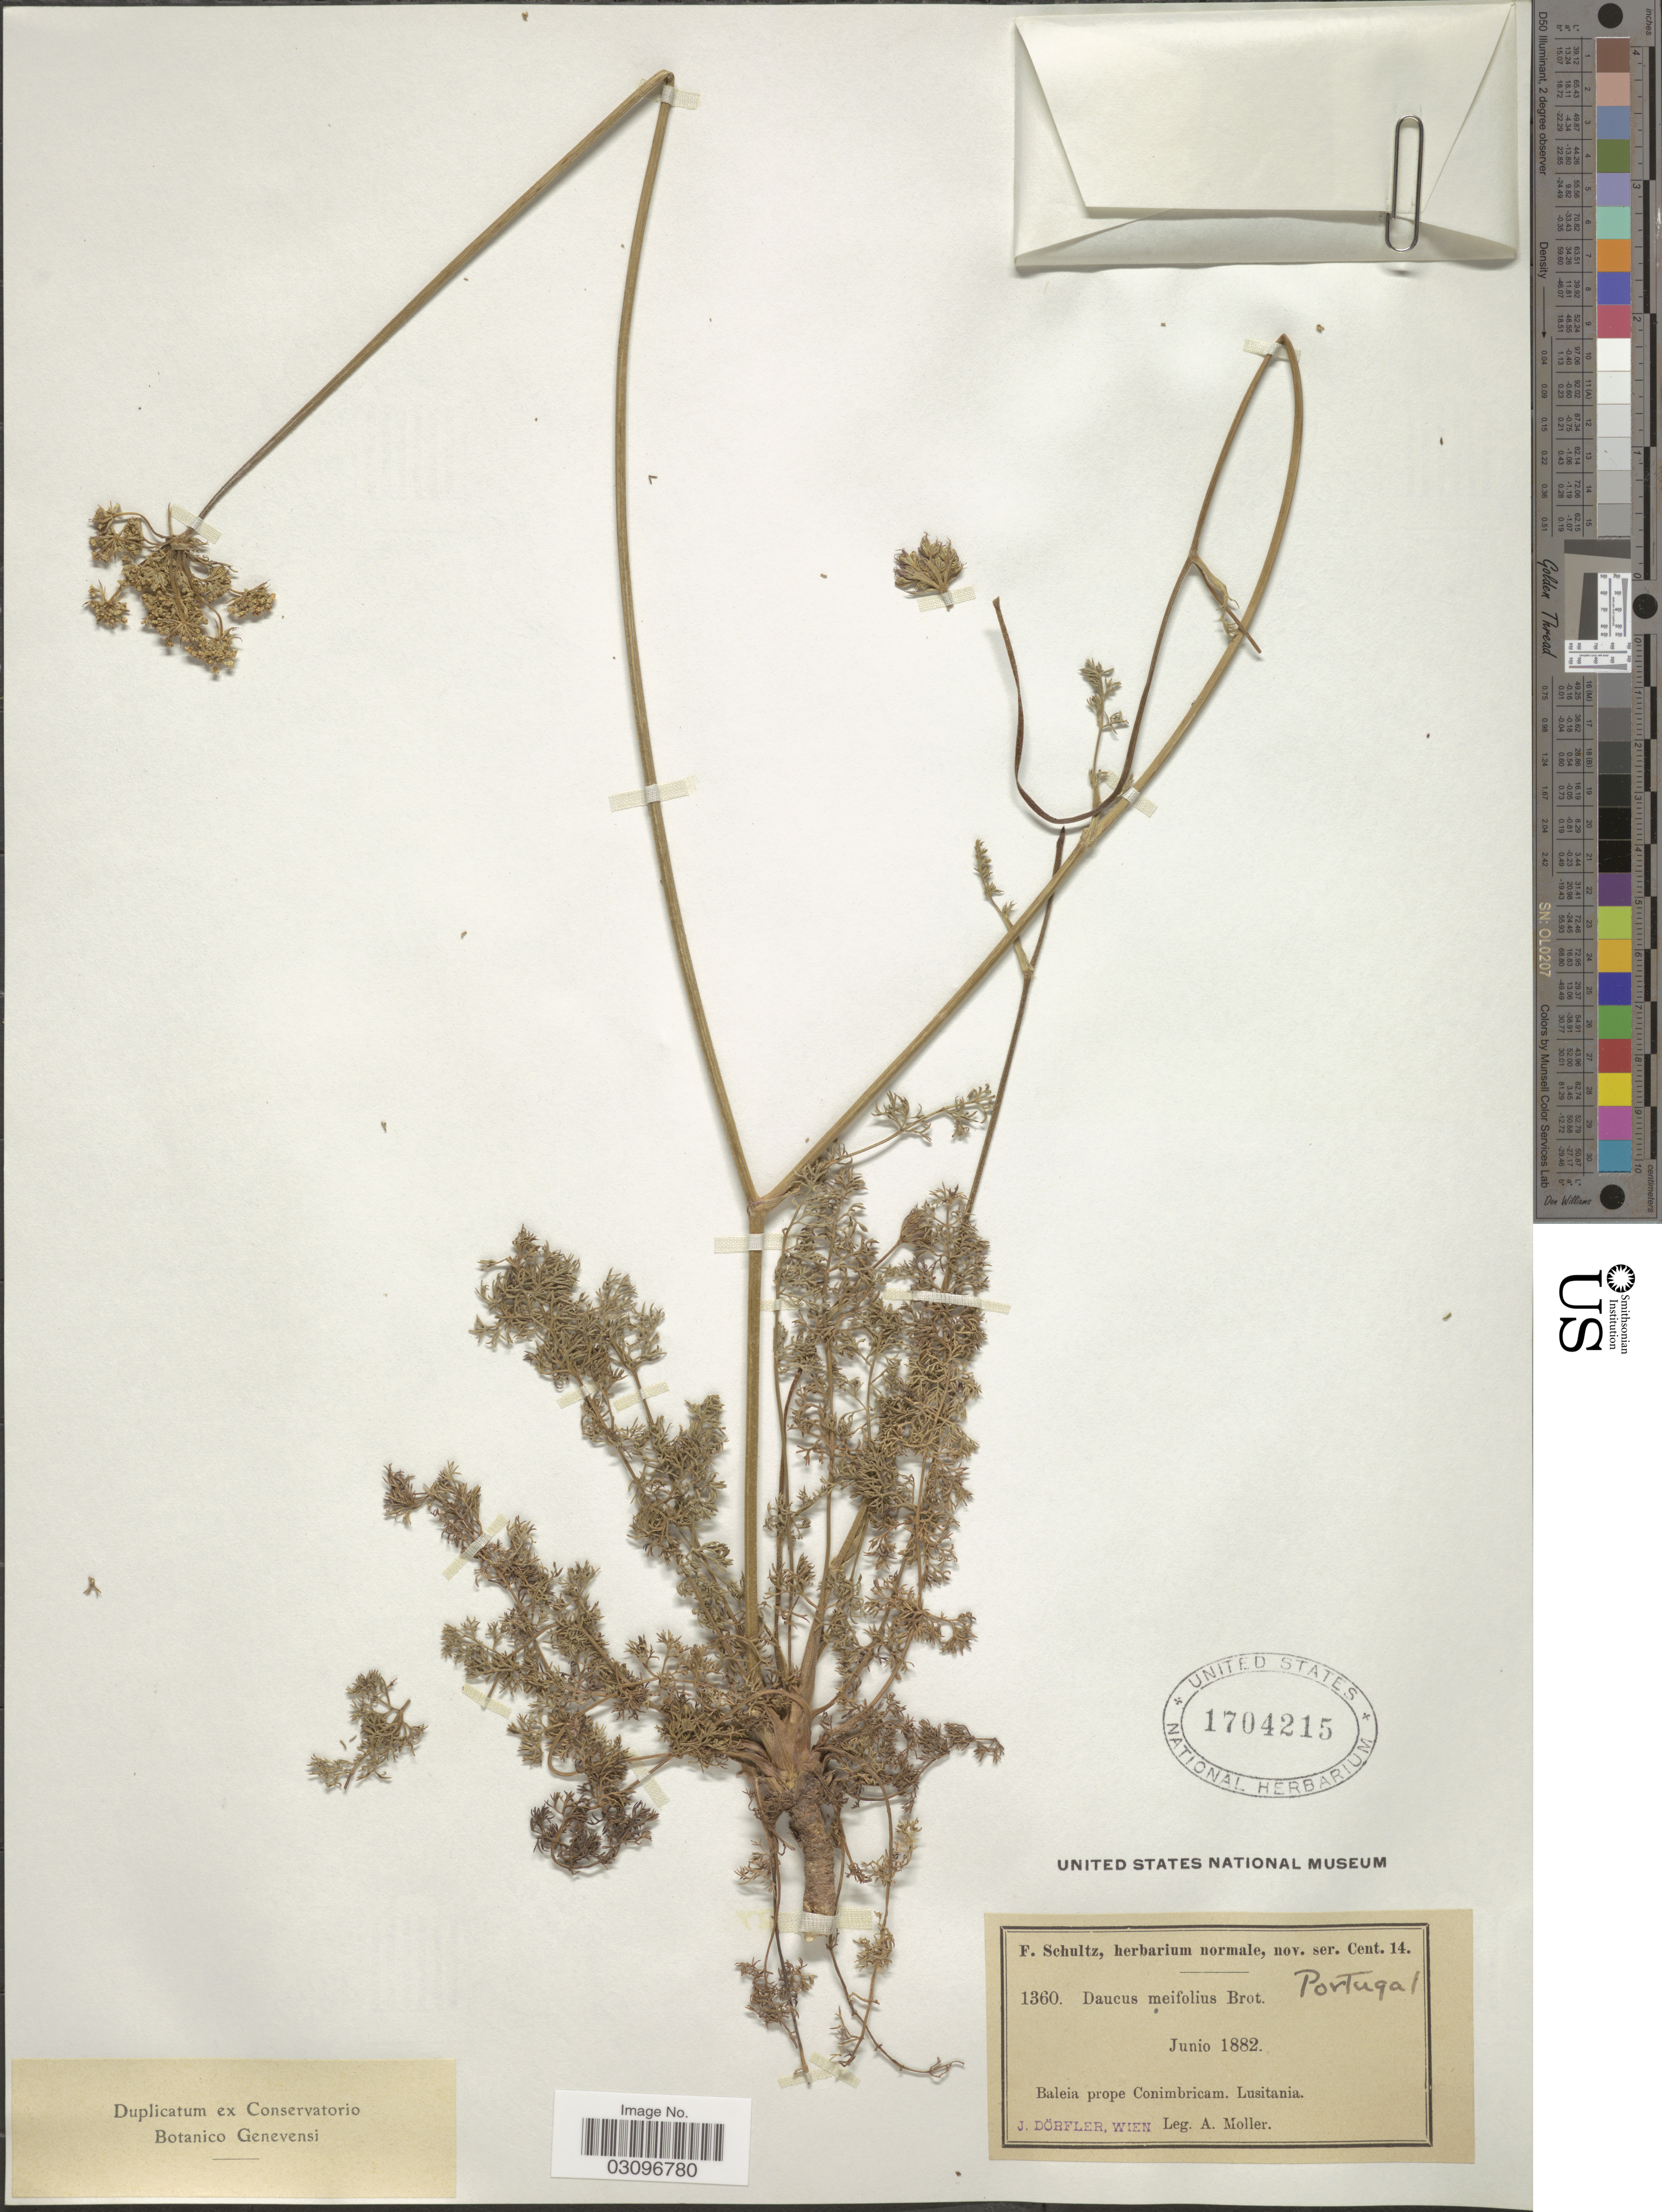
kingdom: Plantae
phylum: Tracheophyta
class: Magnoliopsida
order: Apiales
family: Apiaceae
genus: Daucus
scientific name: Daucus meifolius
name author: Brot.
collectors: A. Moller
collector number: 1360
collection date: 1882-06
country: Portugal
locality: Baleia prope Conimbricam. Lusitania.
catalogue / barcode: US 1704215